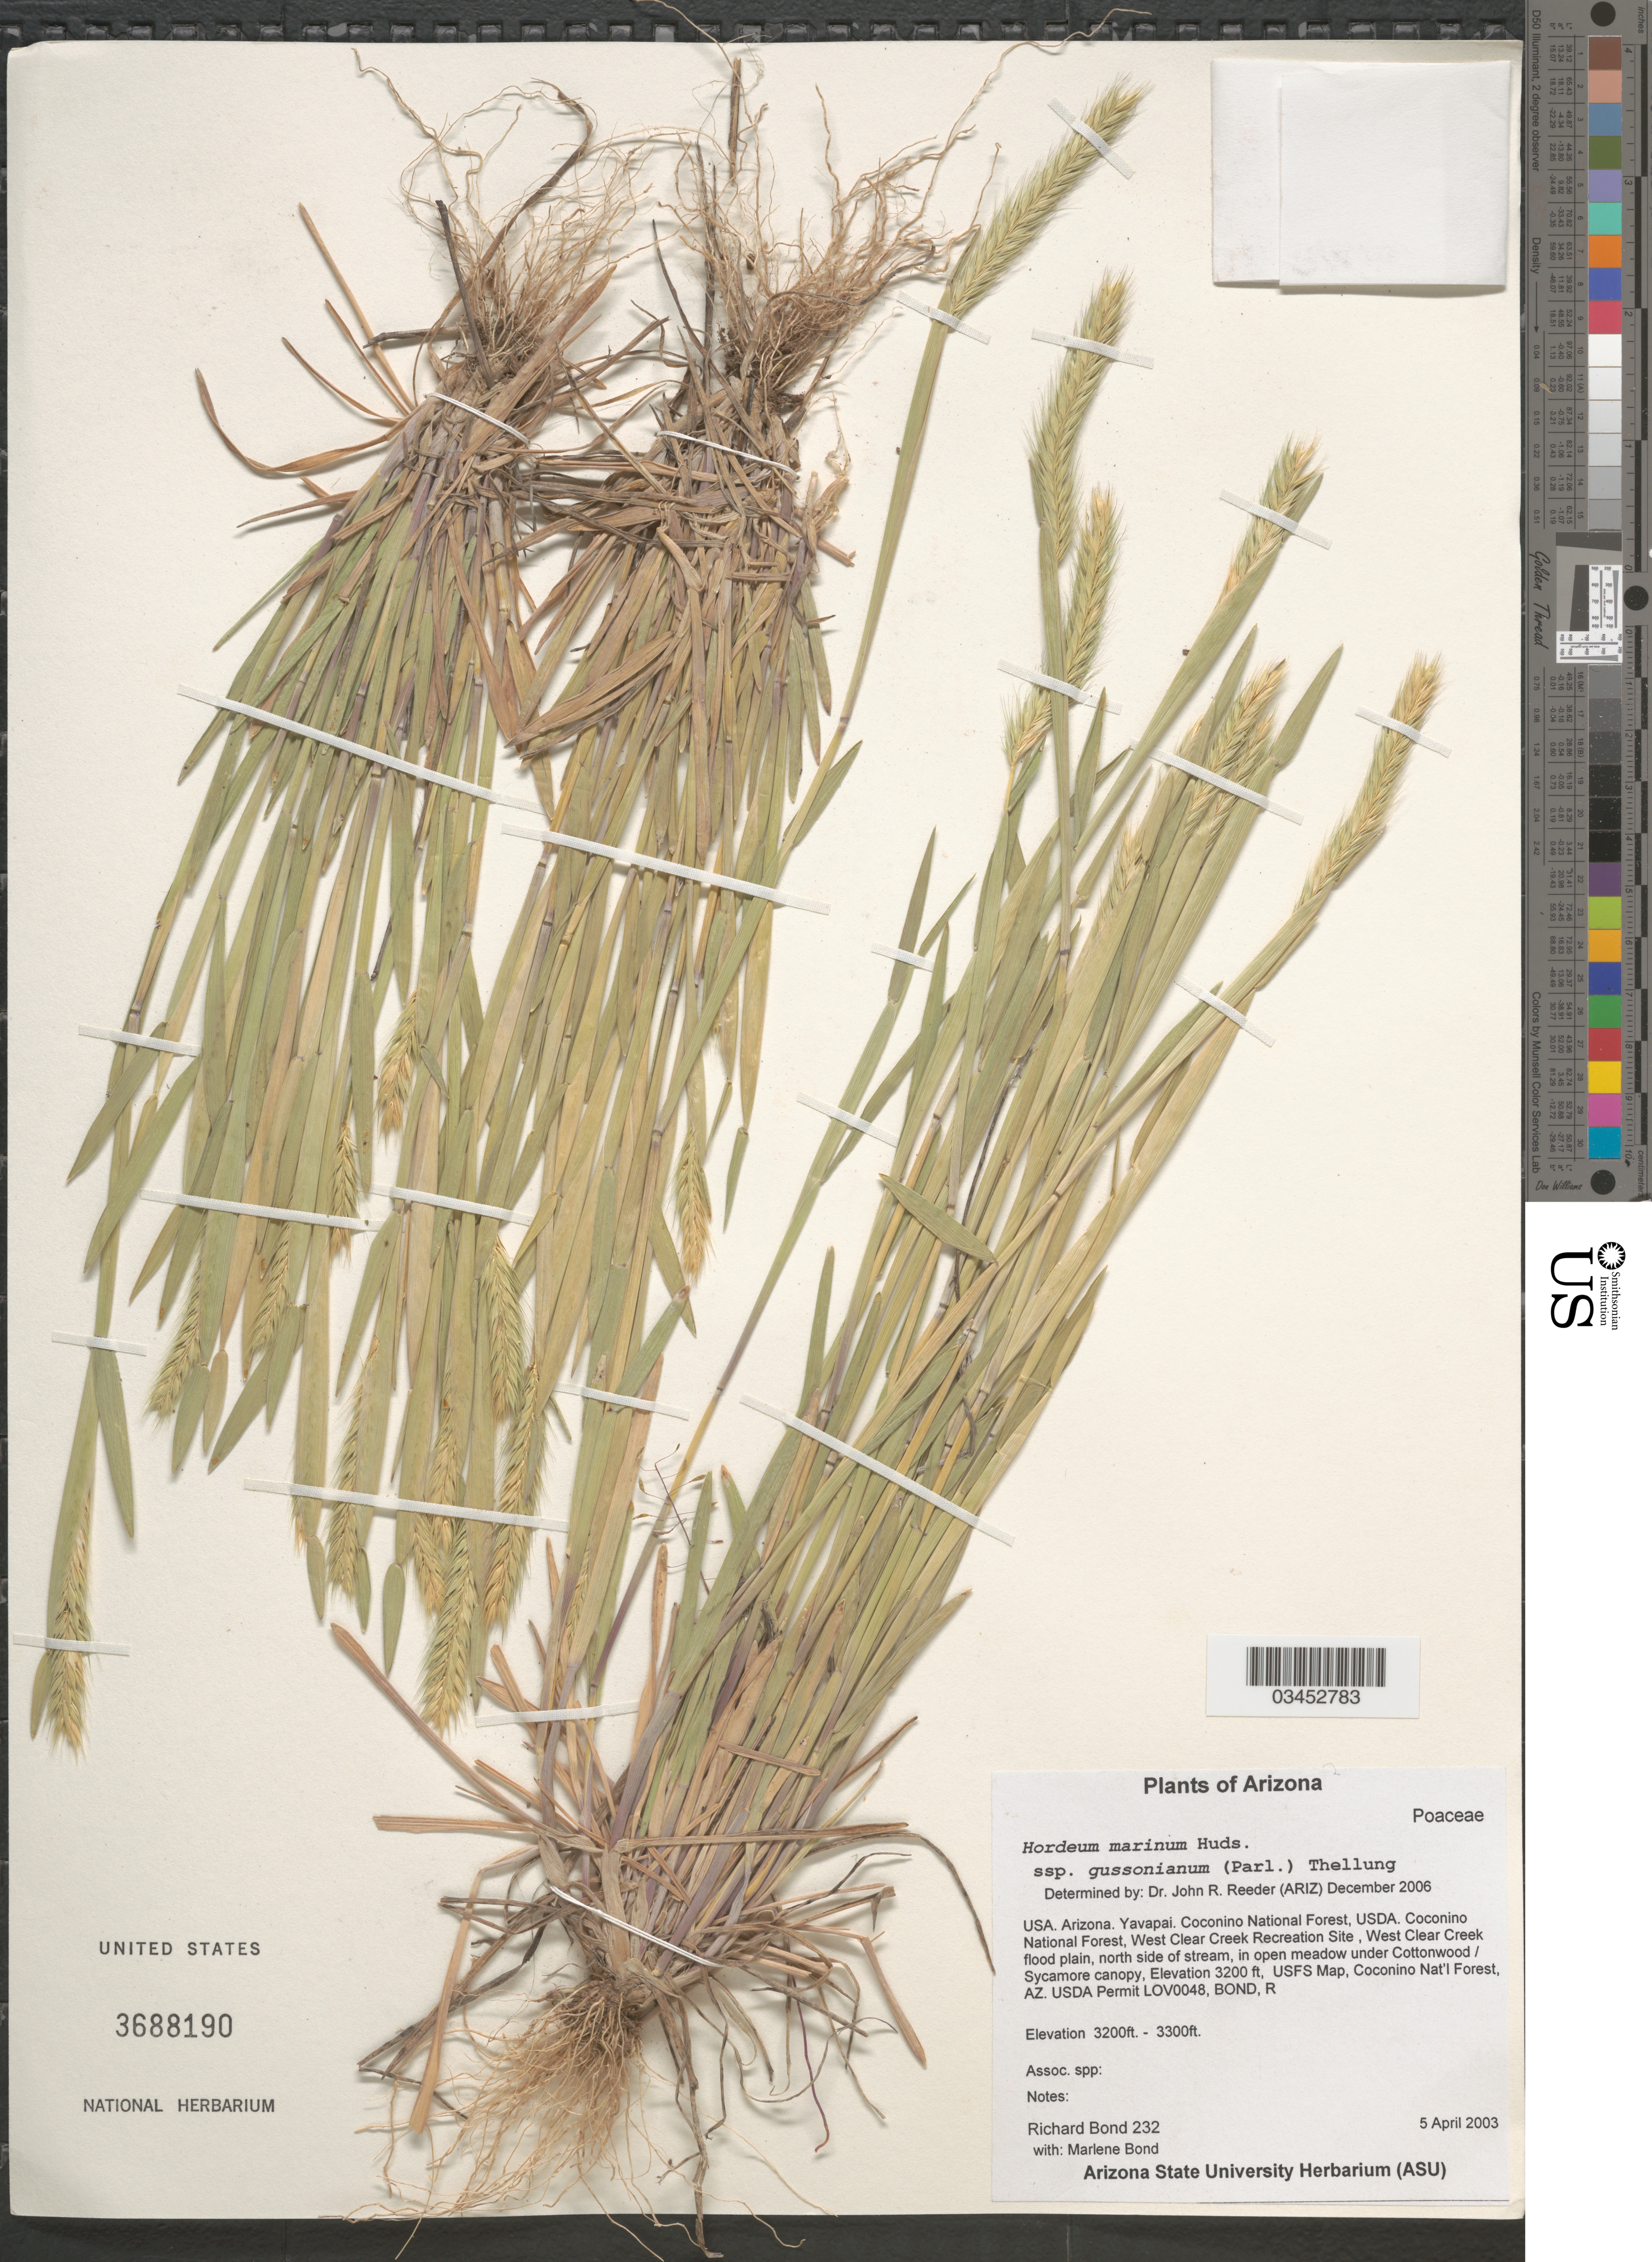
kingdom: Plantae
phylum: Tracheophyta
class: Liliopsida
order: Poales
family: Poaceae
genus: Hordeum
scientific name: Hordeum marinum subsp. gussoneanum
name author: (Parl.) Thell.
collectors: R. Bond & M. Bond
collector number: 232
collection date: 2003-04-05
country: United States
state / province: Arizona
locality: Yavapai. Coconino National Forest, USDA. Coconino National Forest, West Clear Creek Recreation Site, West Clear Creek flood plain, north side of stream, in open meadow under Cottonwood/Sycamore canopy. USFS Map, Coconino Nat'l Forest.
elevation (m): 975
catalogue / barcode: US 3688190